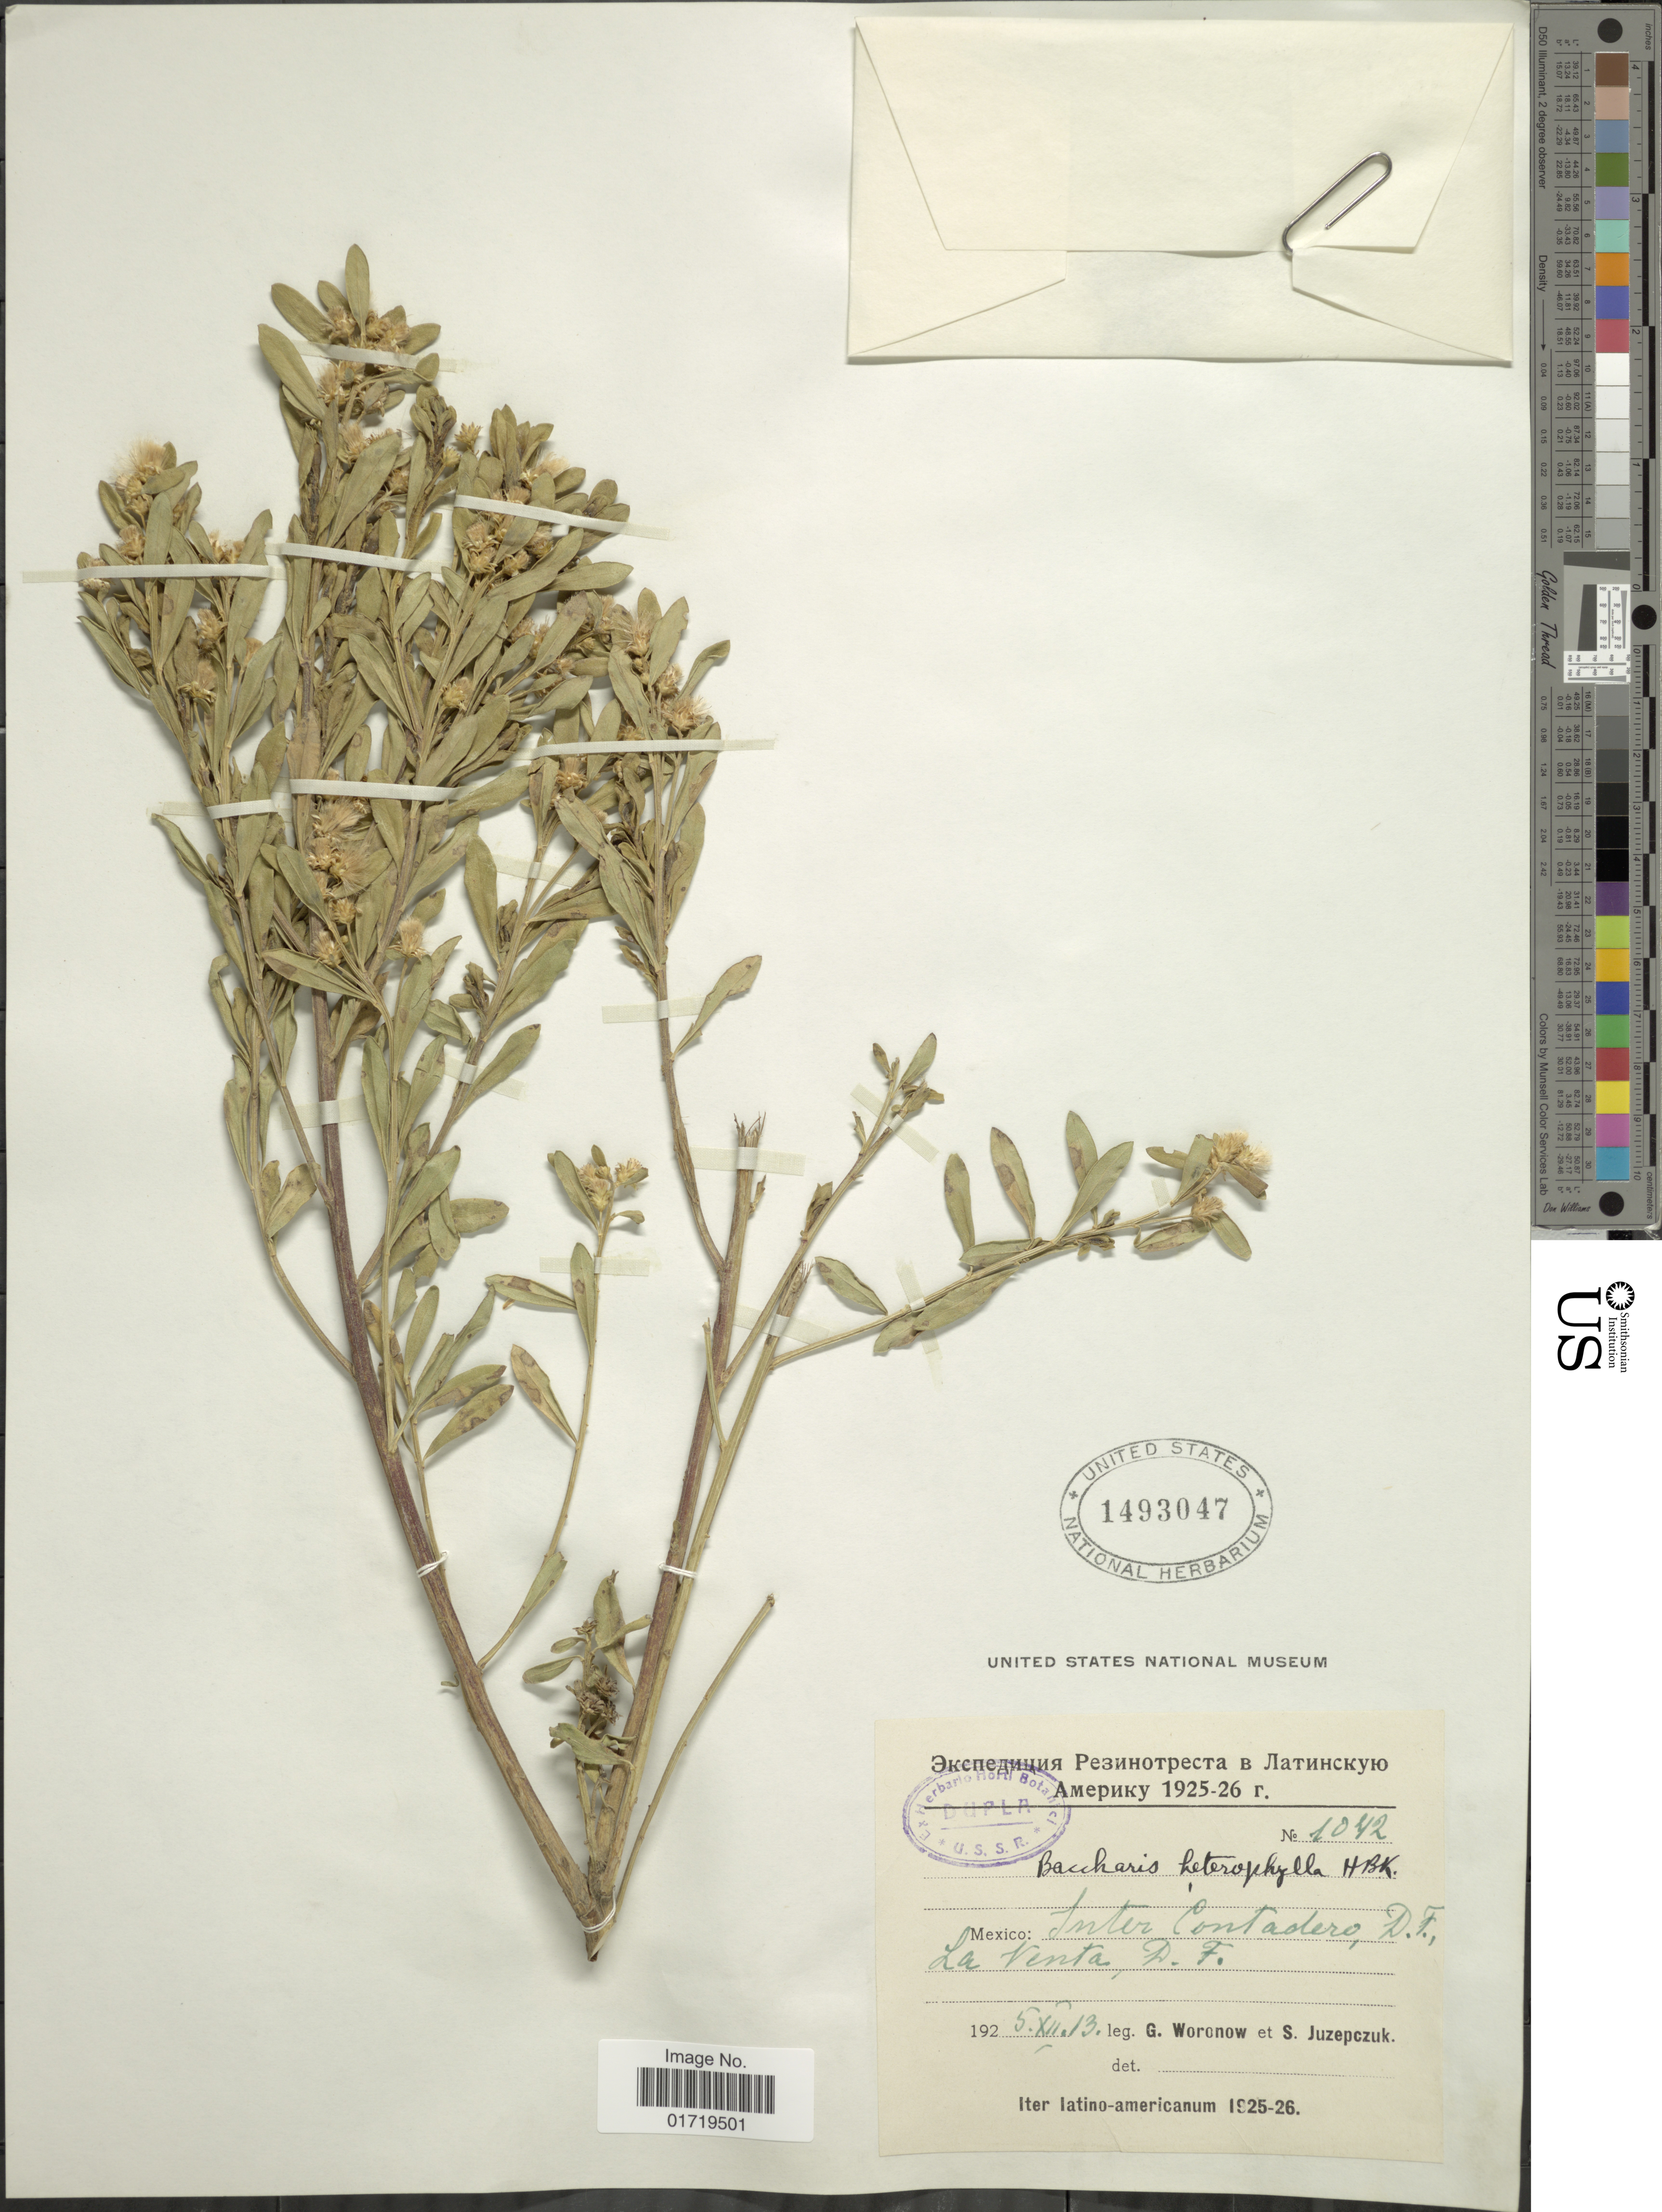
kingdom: Plantae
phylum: Tracheophyta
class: Magnoliopsida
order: Asterales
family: Asteraceae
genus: Baccharis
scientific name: Baccharis heterophylla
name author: Kunth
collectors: G. Woronow & S. V. Juzepczuk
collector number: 1042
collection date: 1925-12-13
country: Mexico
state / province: Distrito Federal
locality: Inter Contadero, D. F., La Venta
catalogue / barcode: US 1493047